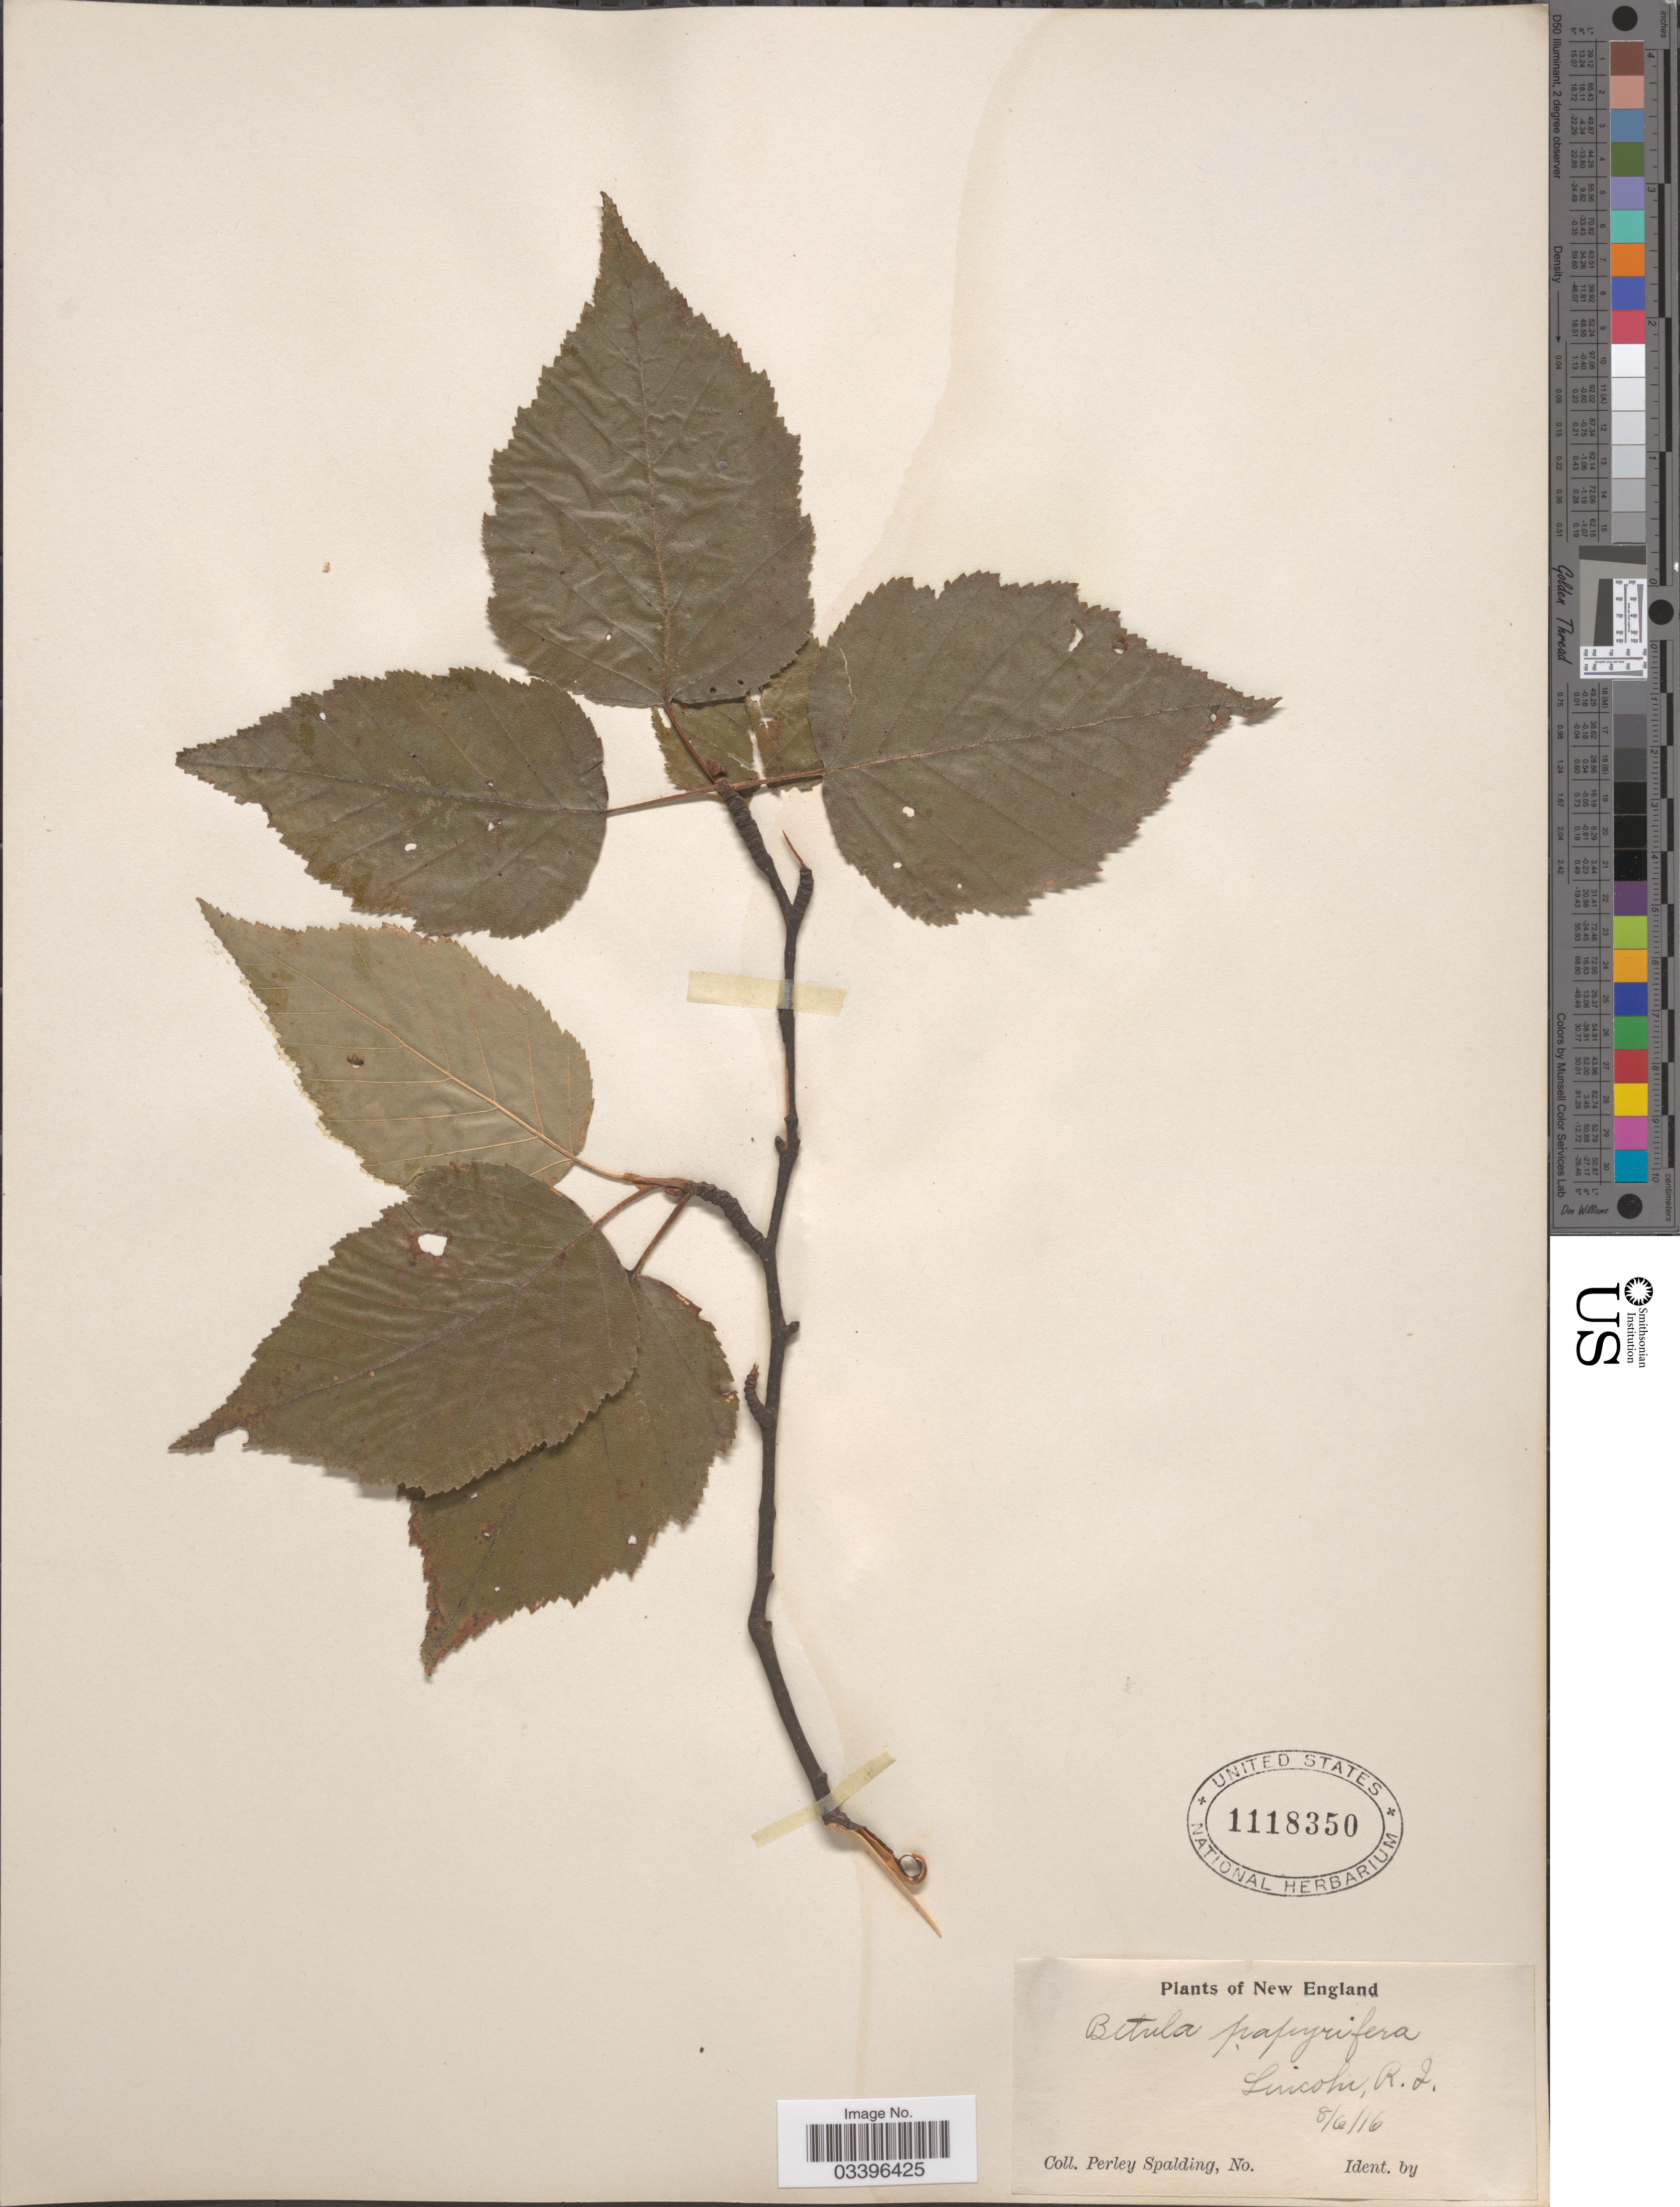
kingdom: Plantae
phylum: Tracheophyta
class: Magnoliopsida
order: Fagales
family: Betulaceae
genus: Betula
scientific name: Betula papyrifera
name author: Marshall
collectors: P. Spalding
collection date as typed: Transcribed d/m/y: 6/8/16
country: United States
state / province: Rhode Island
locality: New England. Lincoln, R. I.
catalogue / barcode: US 1118350